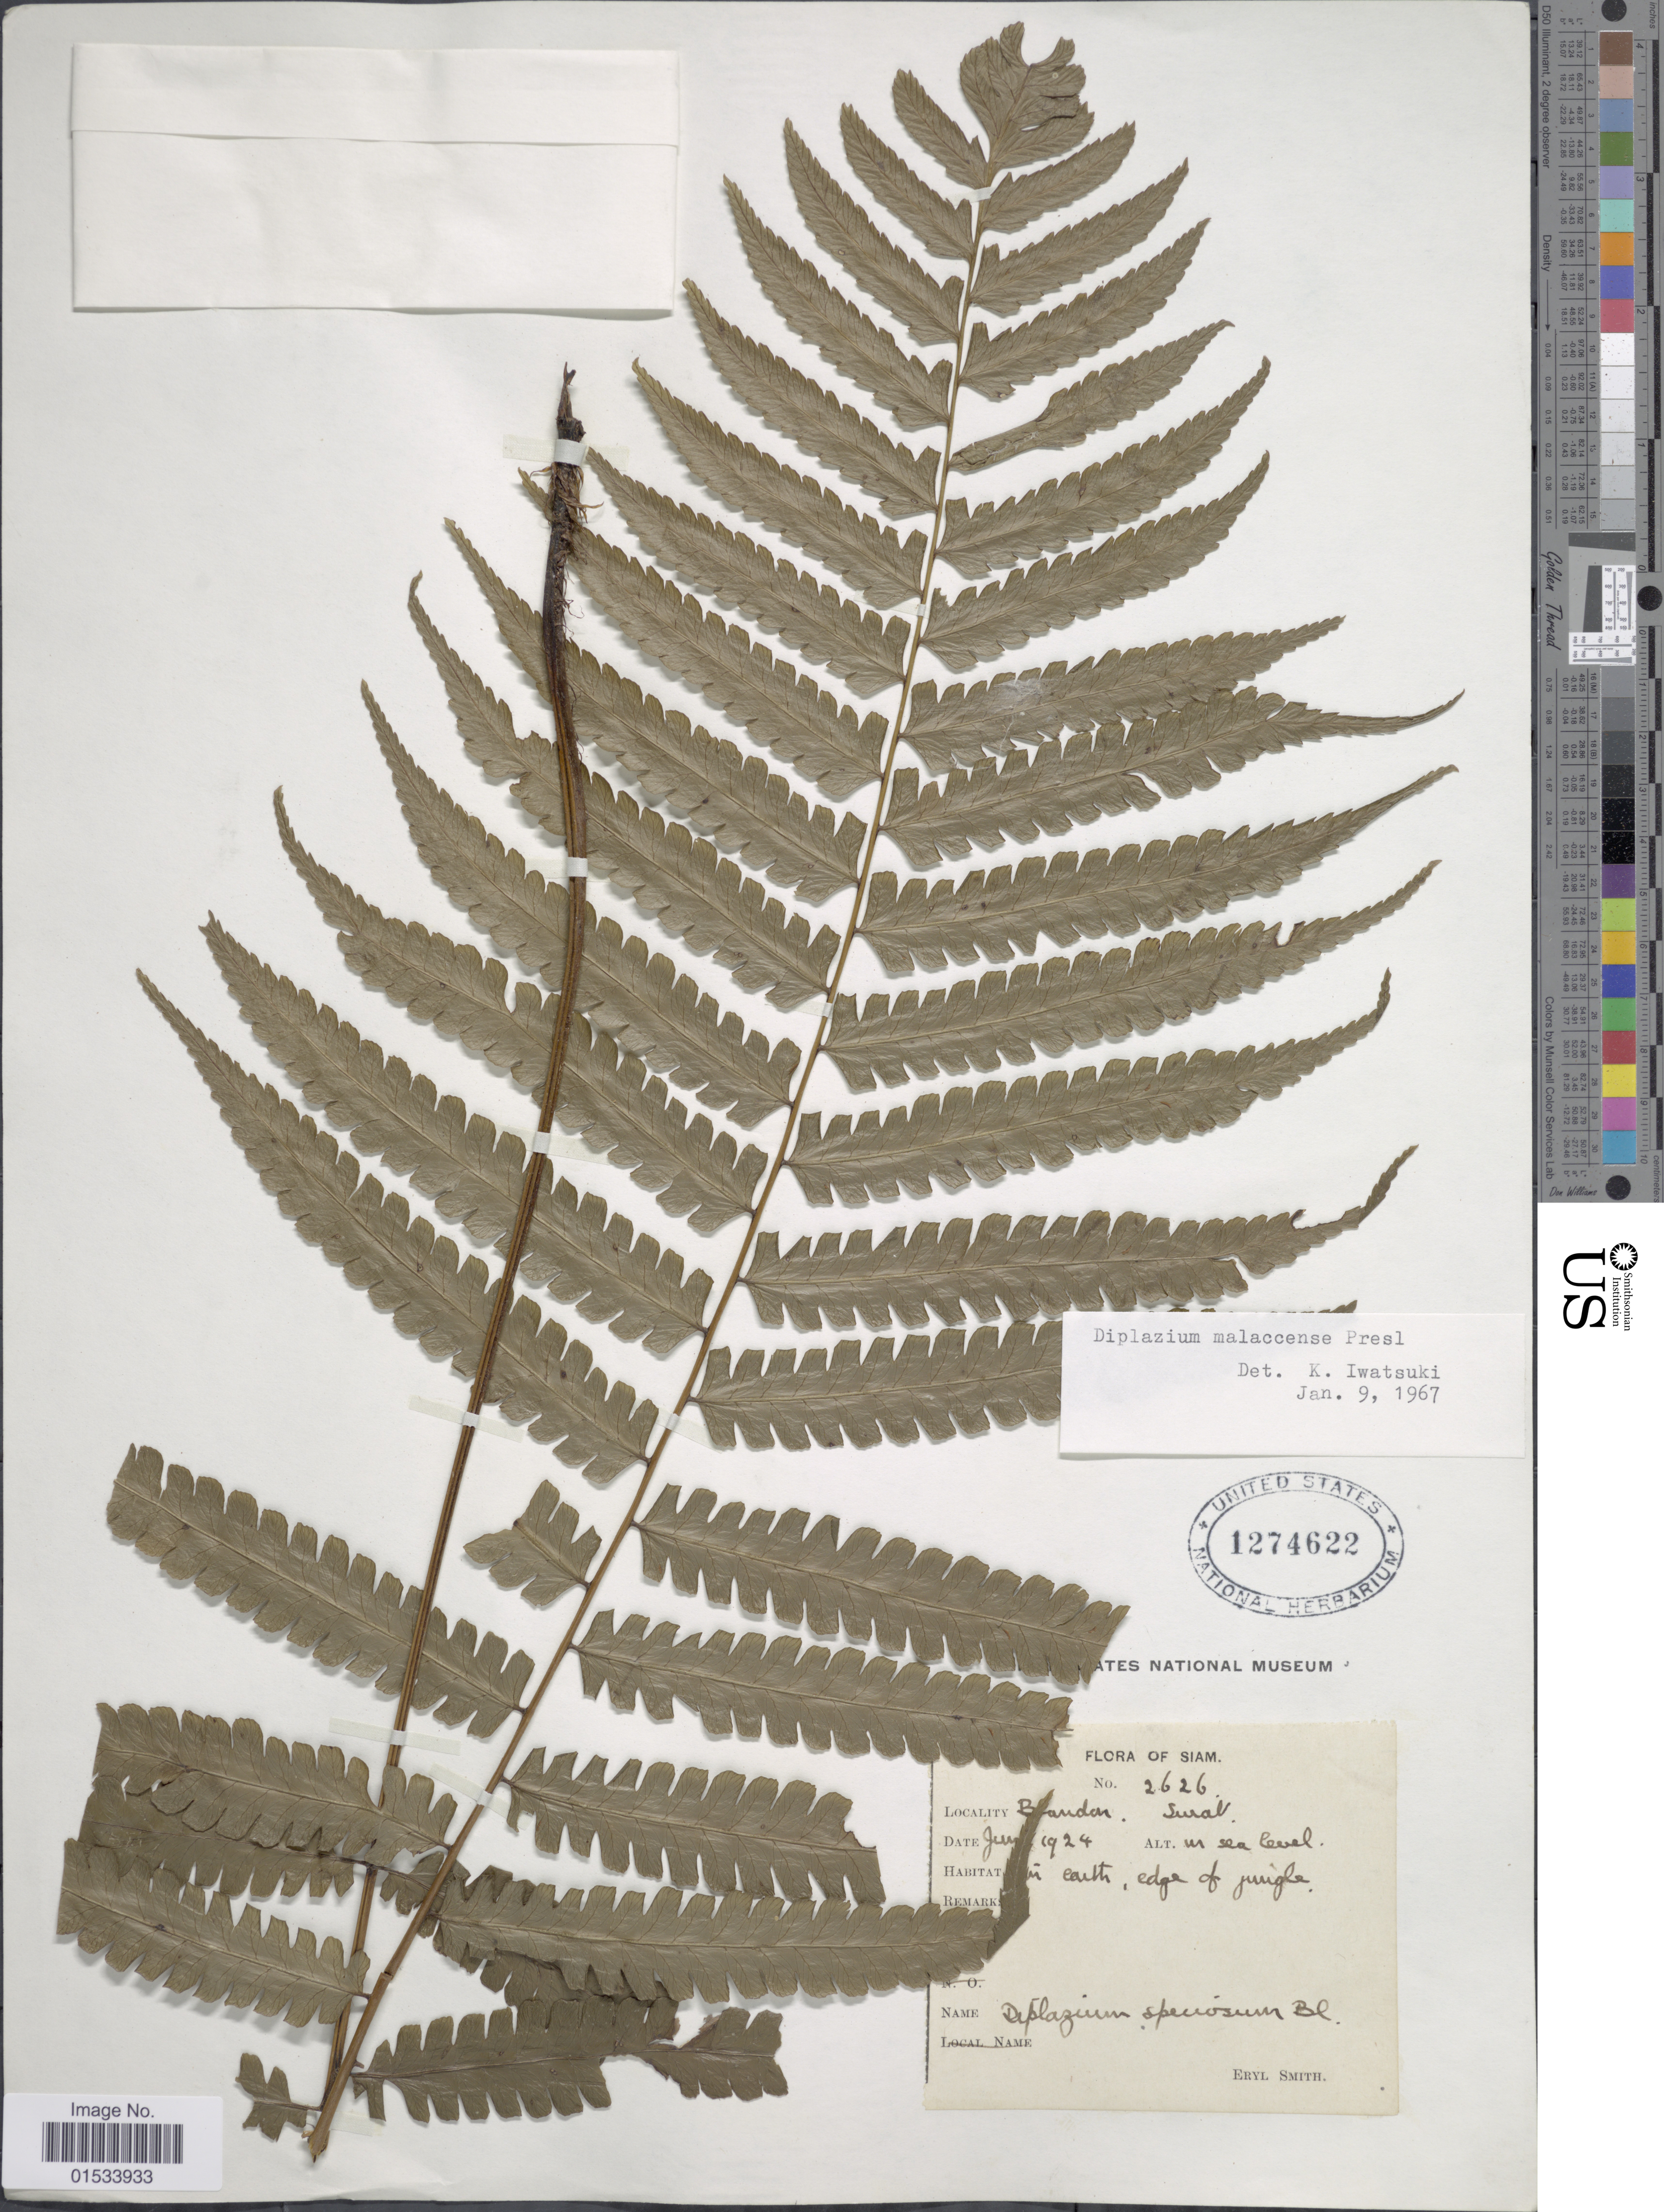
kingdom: Plantae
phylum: Tracheophyta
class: Polypodiopsida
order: Polypodiales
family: Athyriaceae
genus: Diplazium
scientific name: Diplazium malaccense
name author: C. Presl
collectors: C. E. Smith Jr.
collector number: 2626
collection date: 1924-06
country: Thailand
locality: Siam, Blandon, Surat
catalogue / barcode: US 1274622